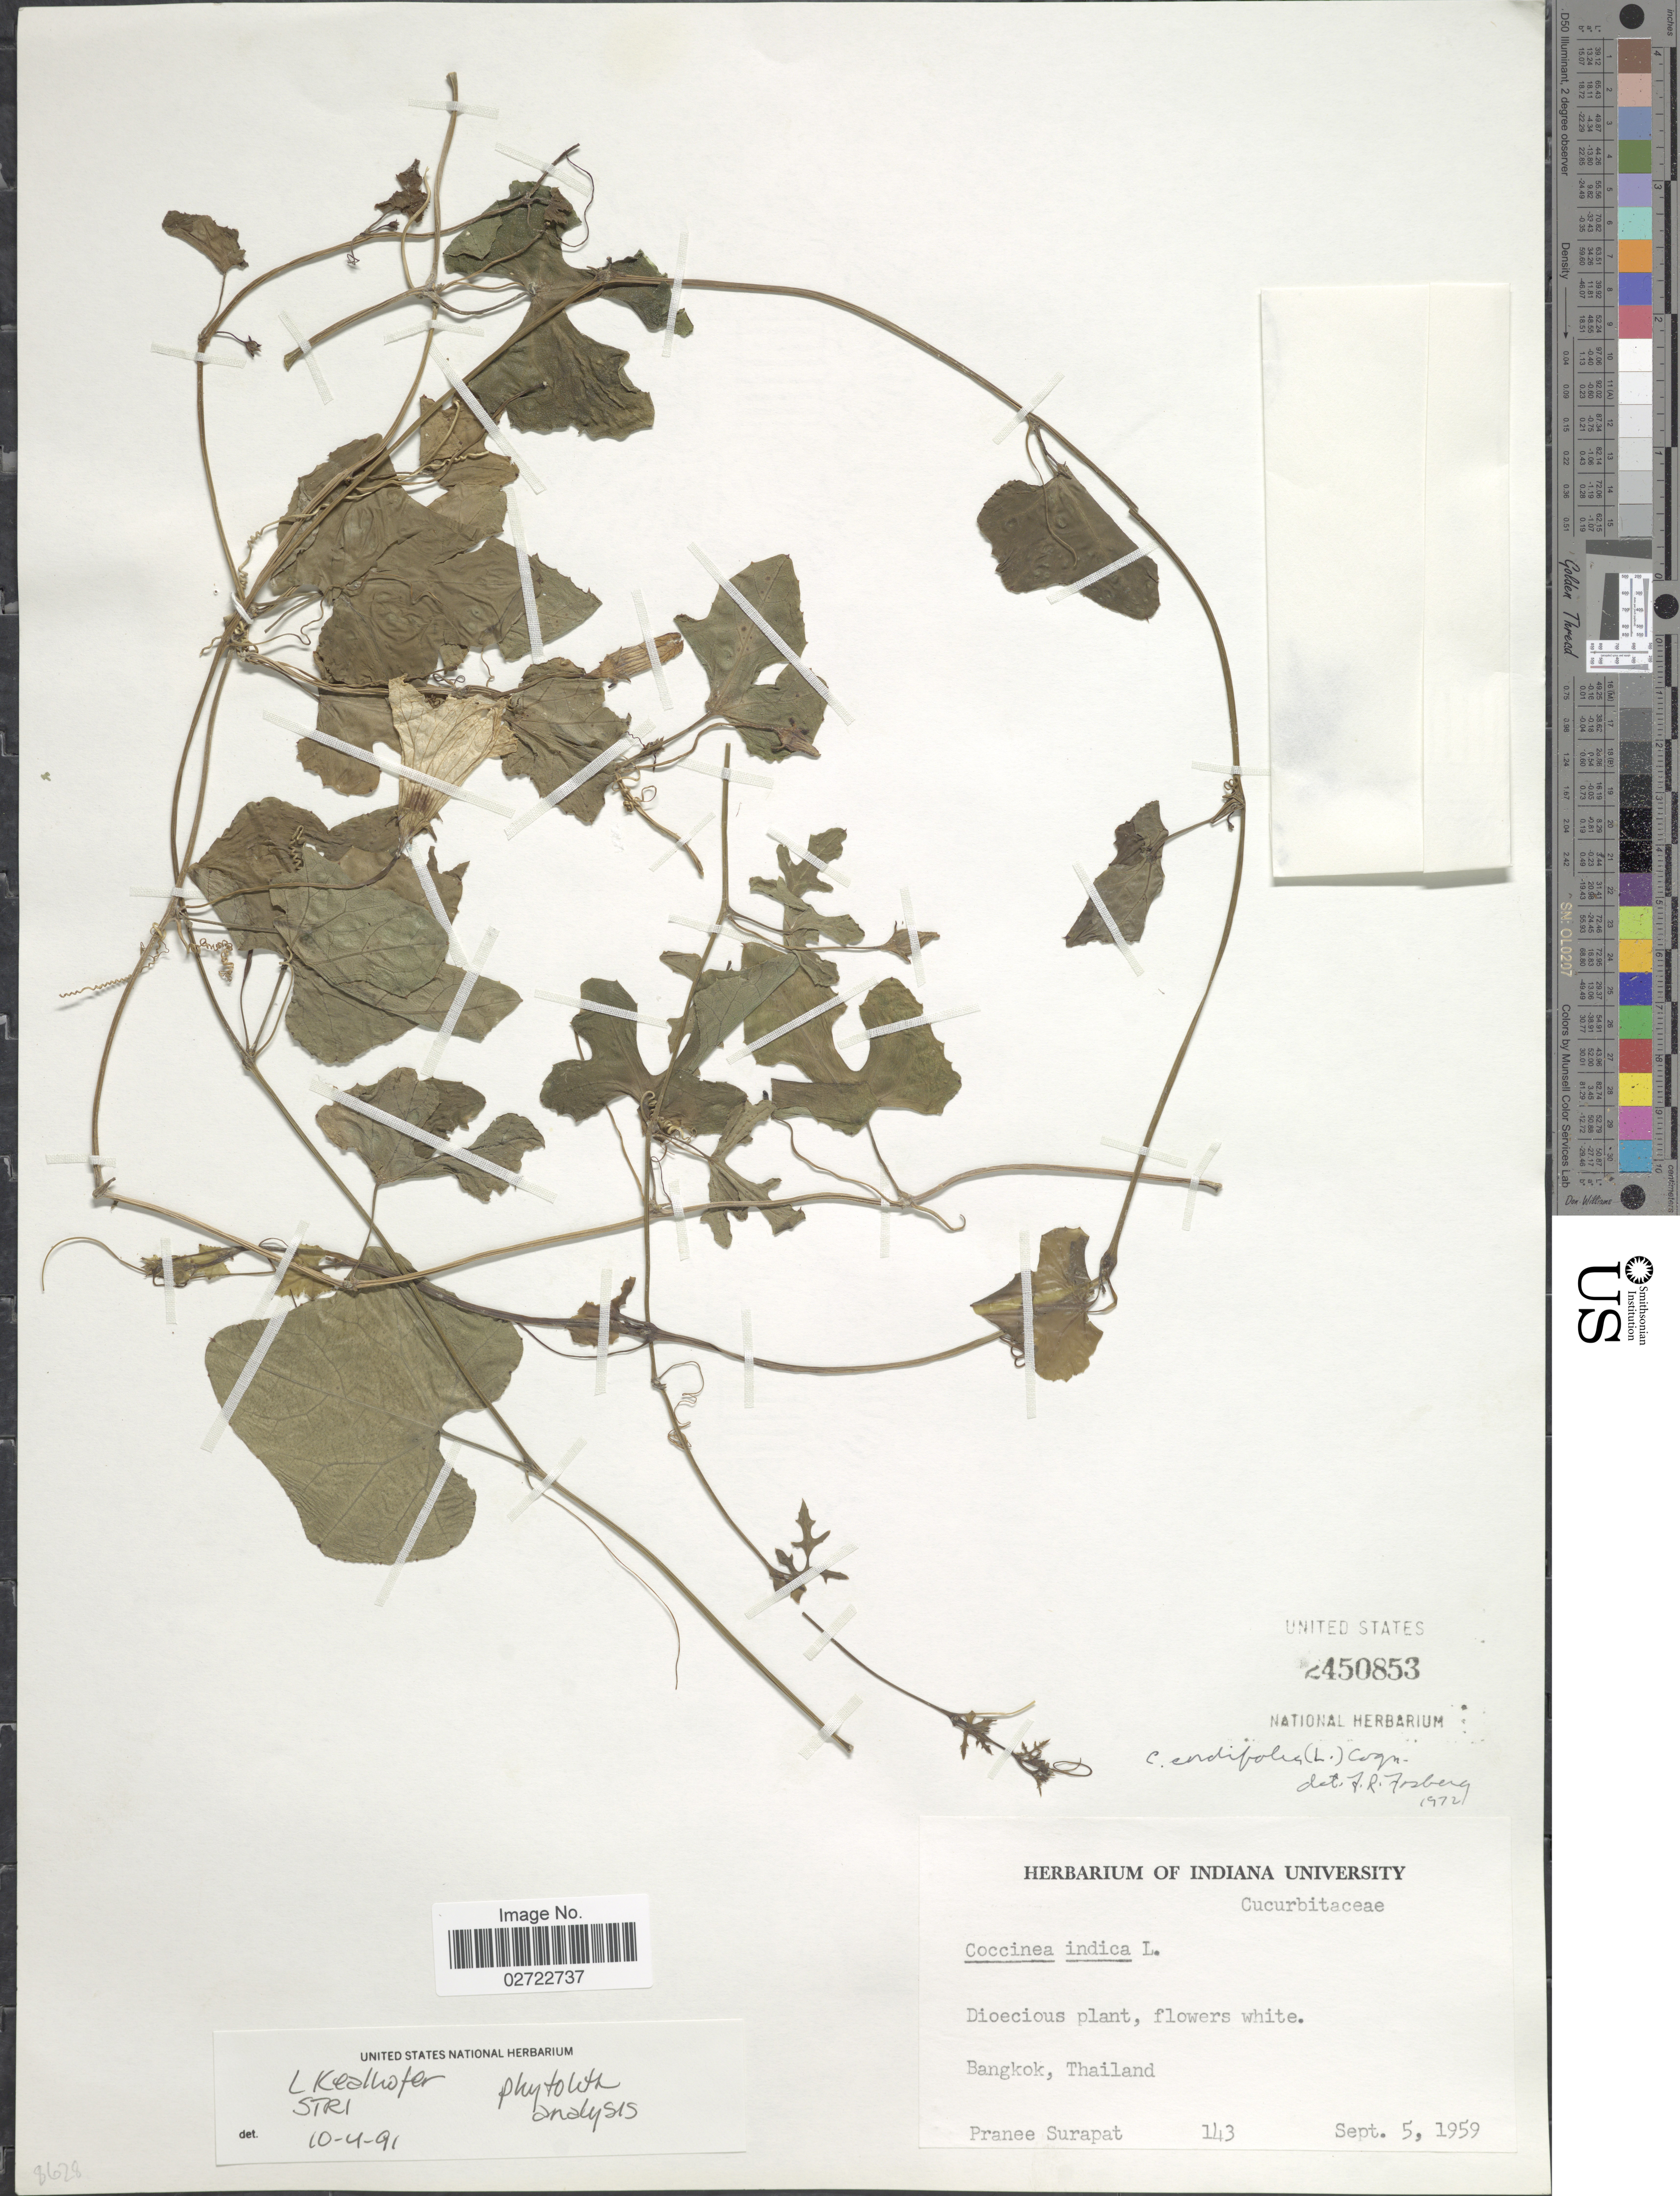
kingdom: Plantae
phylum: Tracheophyta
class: Magnoliopsida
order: Cucurbitales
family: Cucurbitaceae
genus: Coccinia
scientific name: Coccinia grandis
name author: (L.) Voigt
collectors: P. Surapat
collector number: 143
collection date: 1959-09-05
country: Thailand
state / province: Bangkok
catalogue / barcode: US 2450853